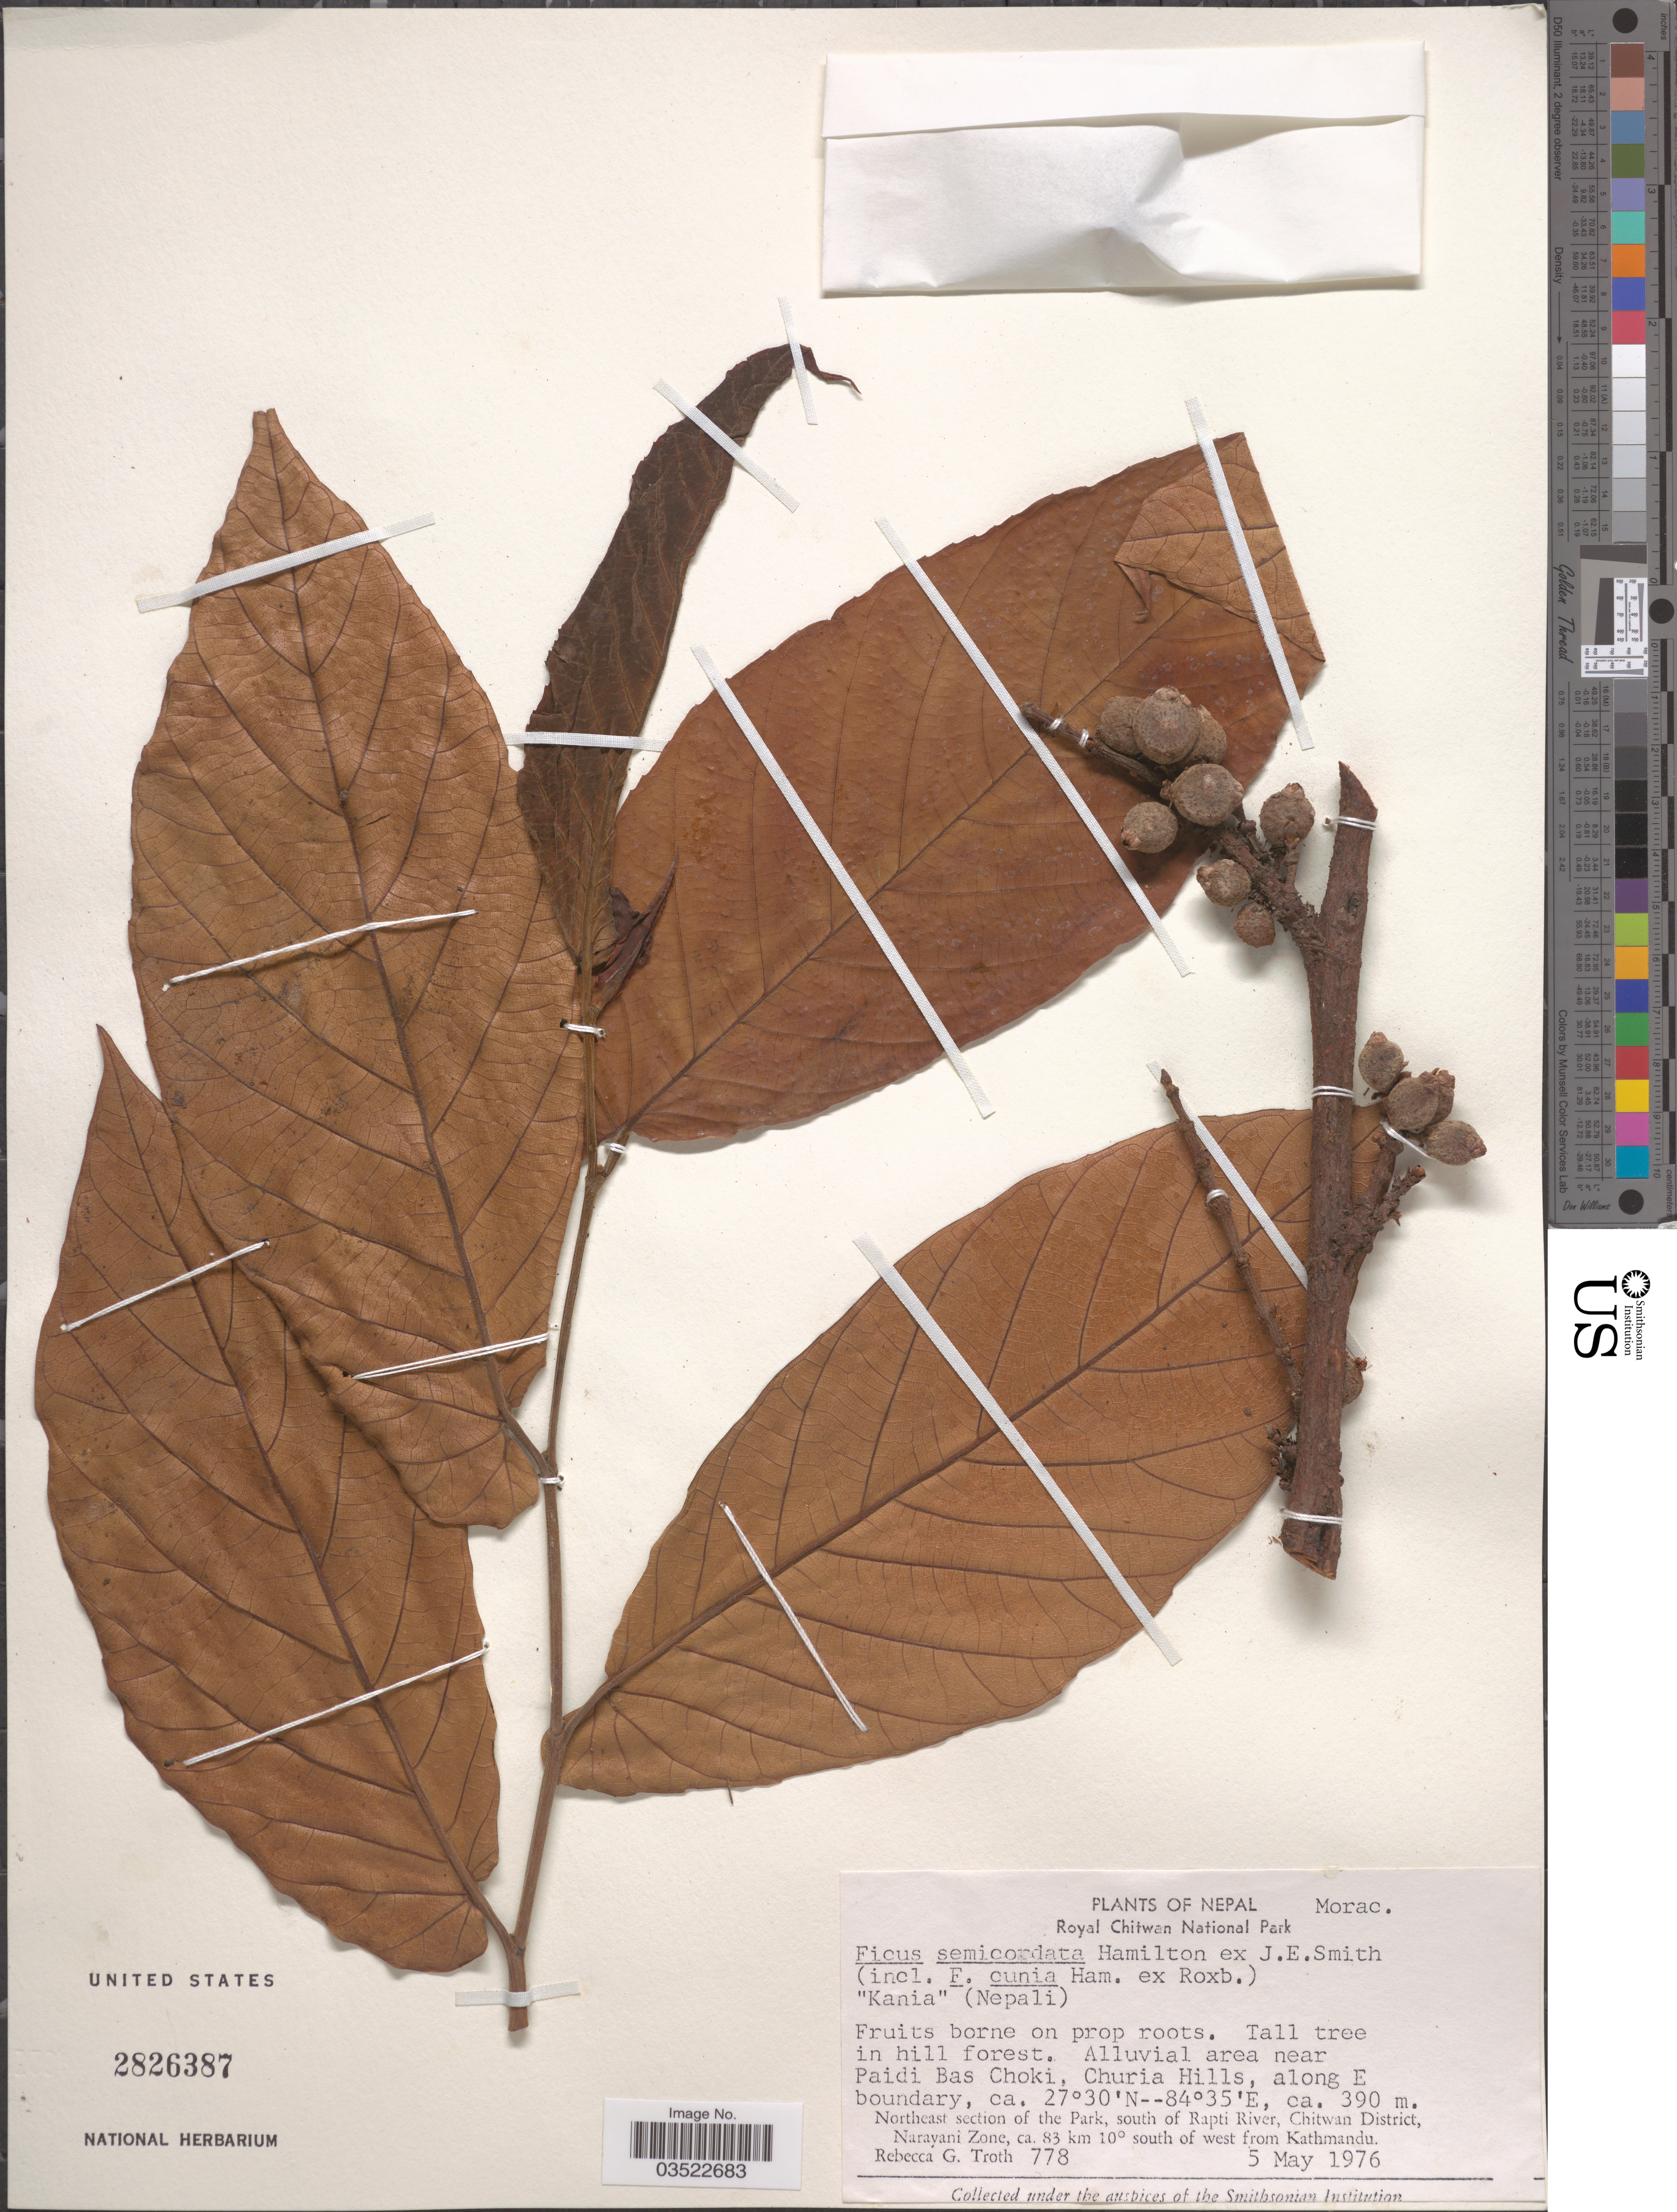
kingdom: Plantae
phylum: Tracheophyta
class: Magnoliopsida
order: Rosales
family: Moraceae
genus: Ficus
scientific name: Ficus semicordata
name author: Buch.-Ham. ex Sm.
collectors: R. Troth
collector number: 778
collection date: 1976-05-05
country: Nepal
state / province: Narayani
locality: Royal Chitwan National Park. Alluvial area near Paidi Bas Choki, Churia Hills, along E boundary. Northeast section of the Park, south of Rapti River, Chitwan District, Narayani Zone, ca. 83 km 10° south of west from Kathmandu.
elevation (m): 390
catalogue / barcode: US 2826387